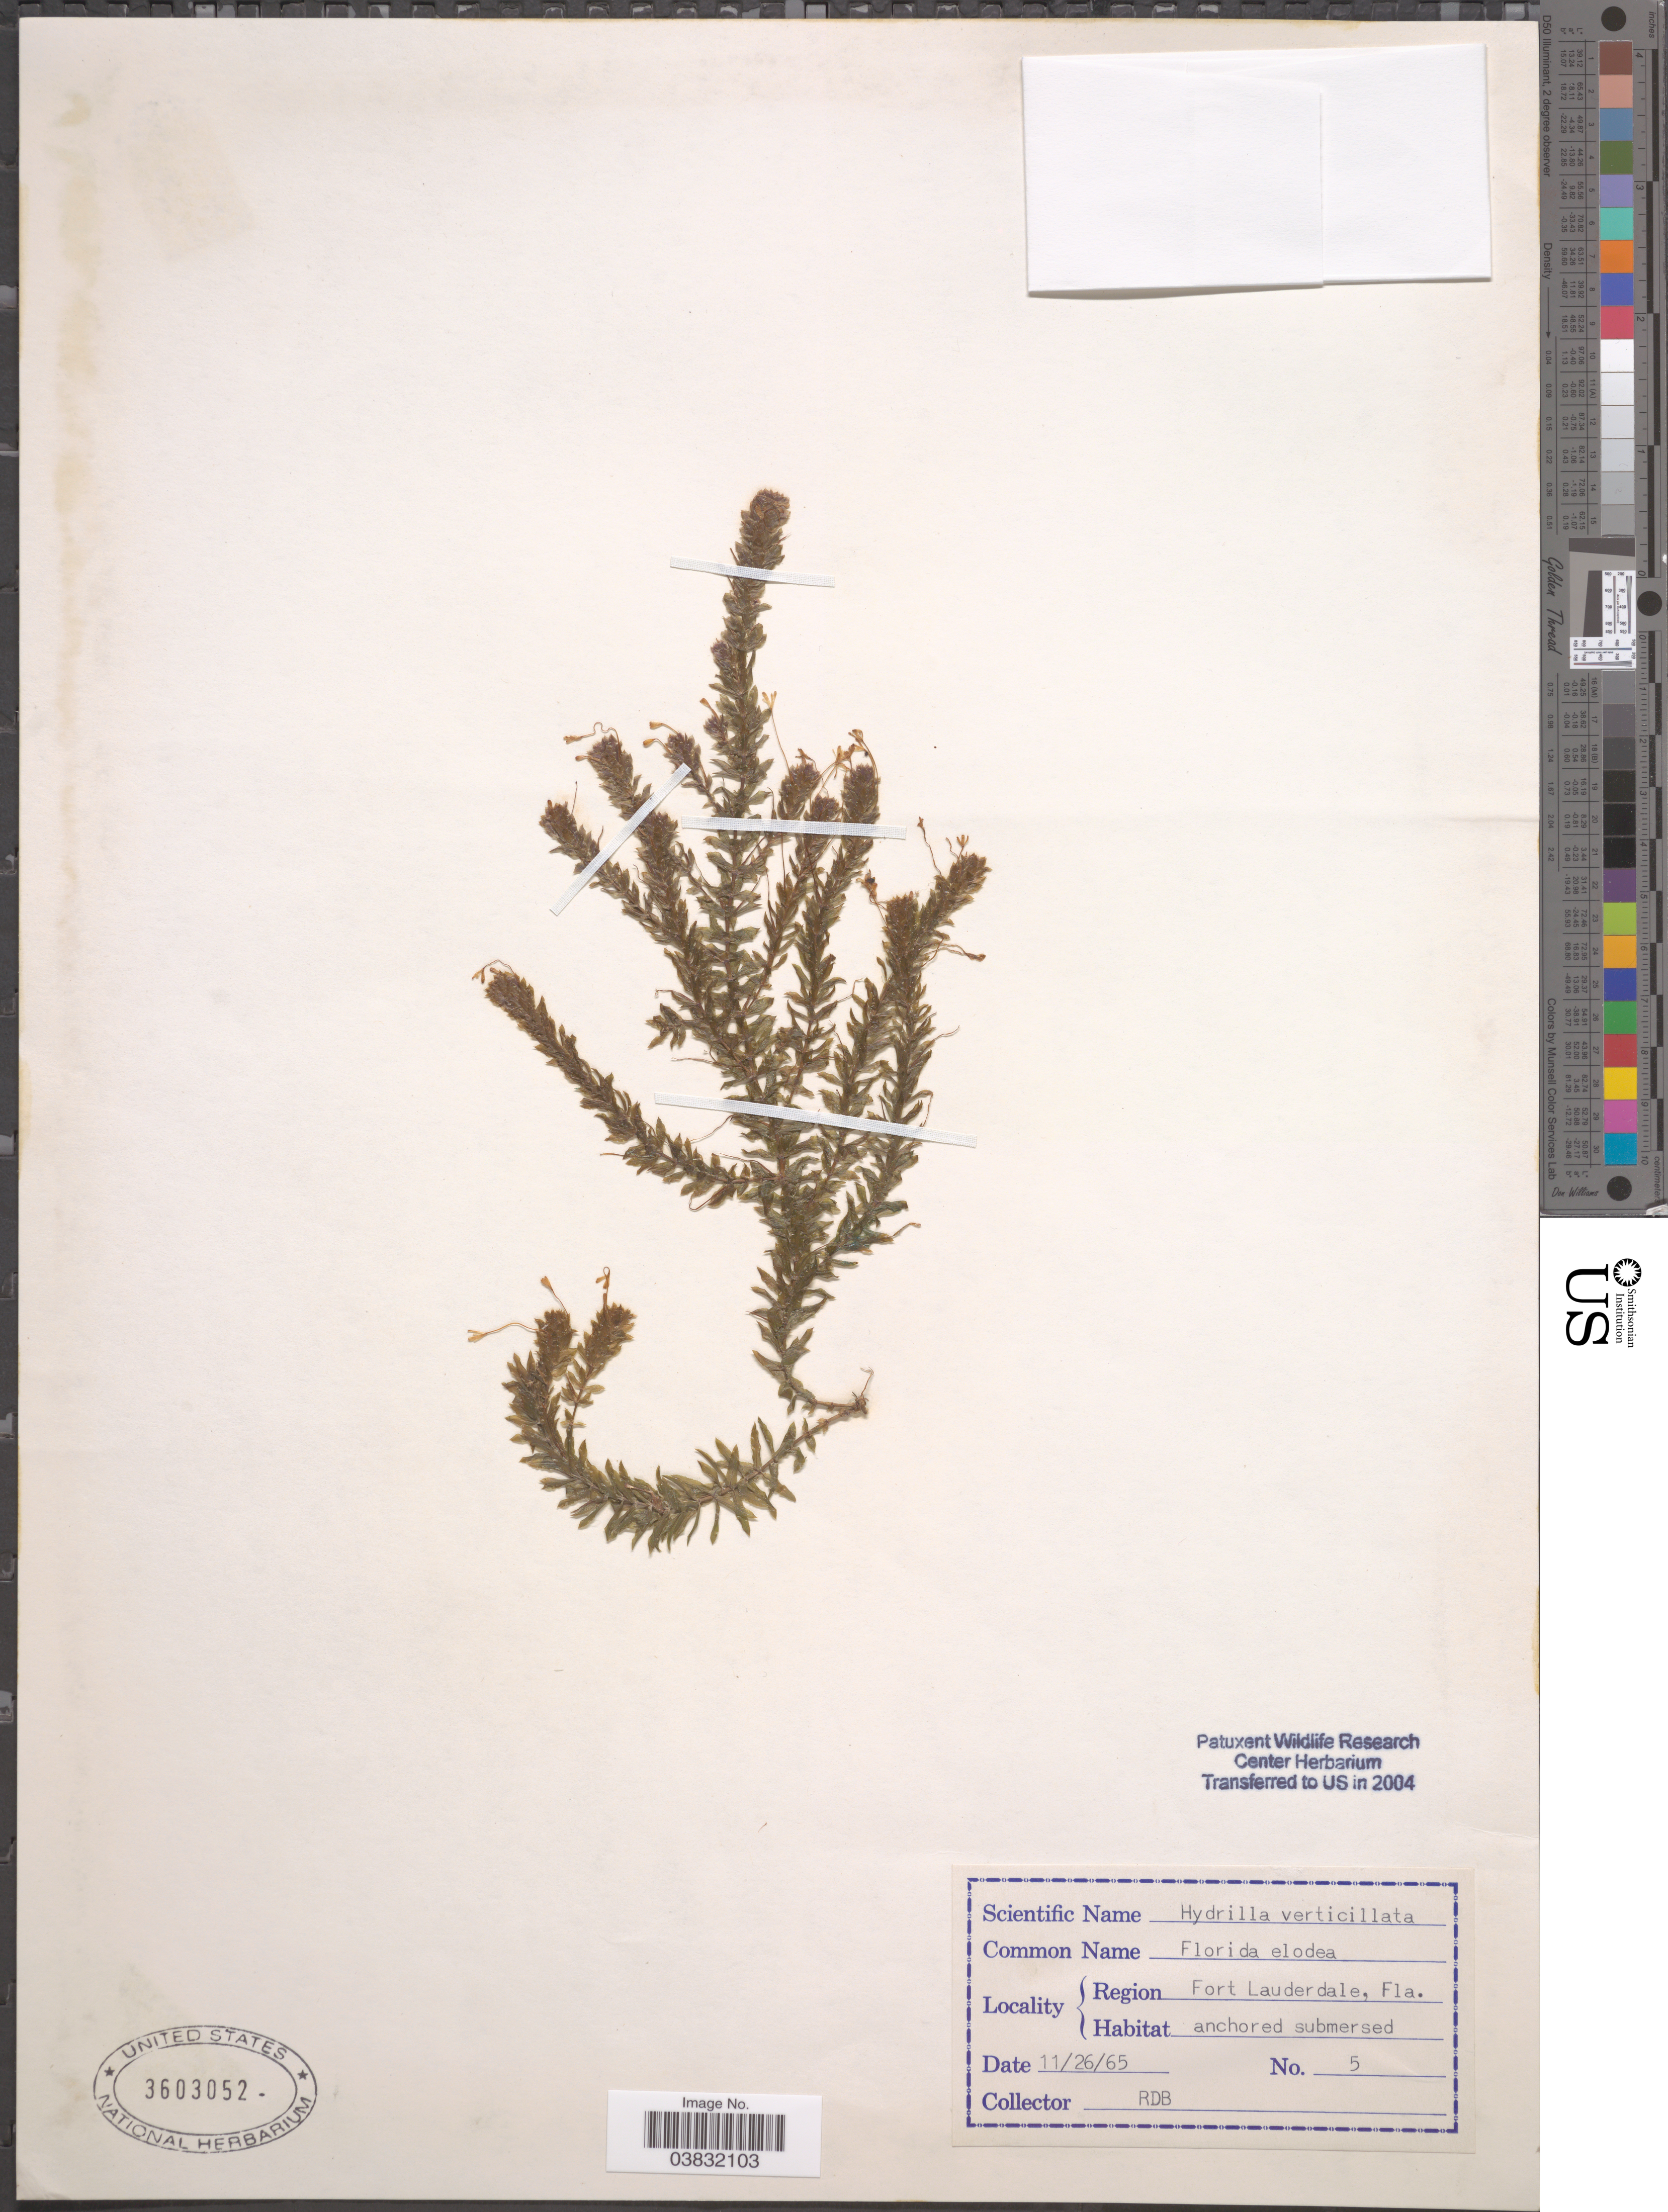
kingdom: Plantae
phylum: Tracheophyta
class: Liliopsida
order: Alismatales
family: Hydrocharitaceae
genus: Hydrilla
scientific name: Hydrilla verticillata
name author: (L. f.) Royle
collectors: R. D. B.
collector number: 5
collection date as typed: Transcribed d/m/y: 26/11/65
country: United States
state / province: Florida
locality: Region Fort Lauderdale.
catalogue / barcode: US 3603052